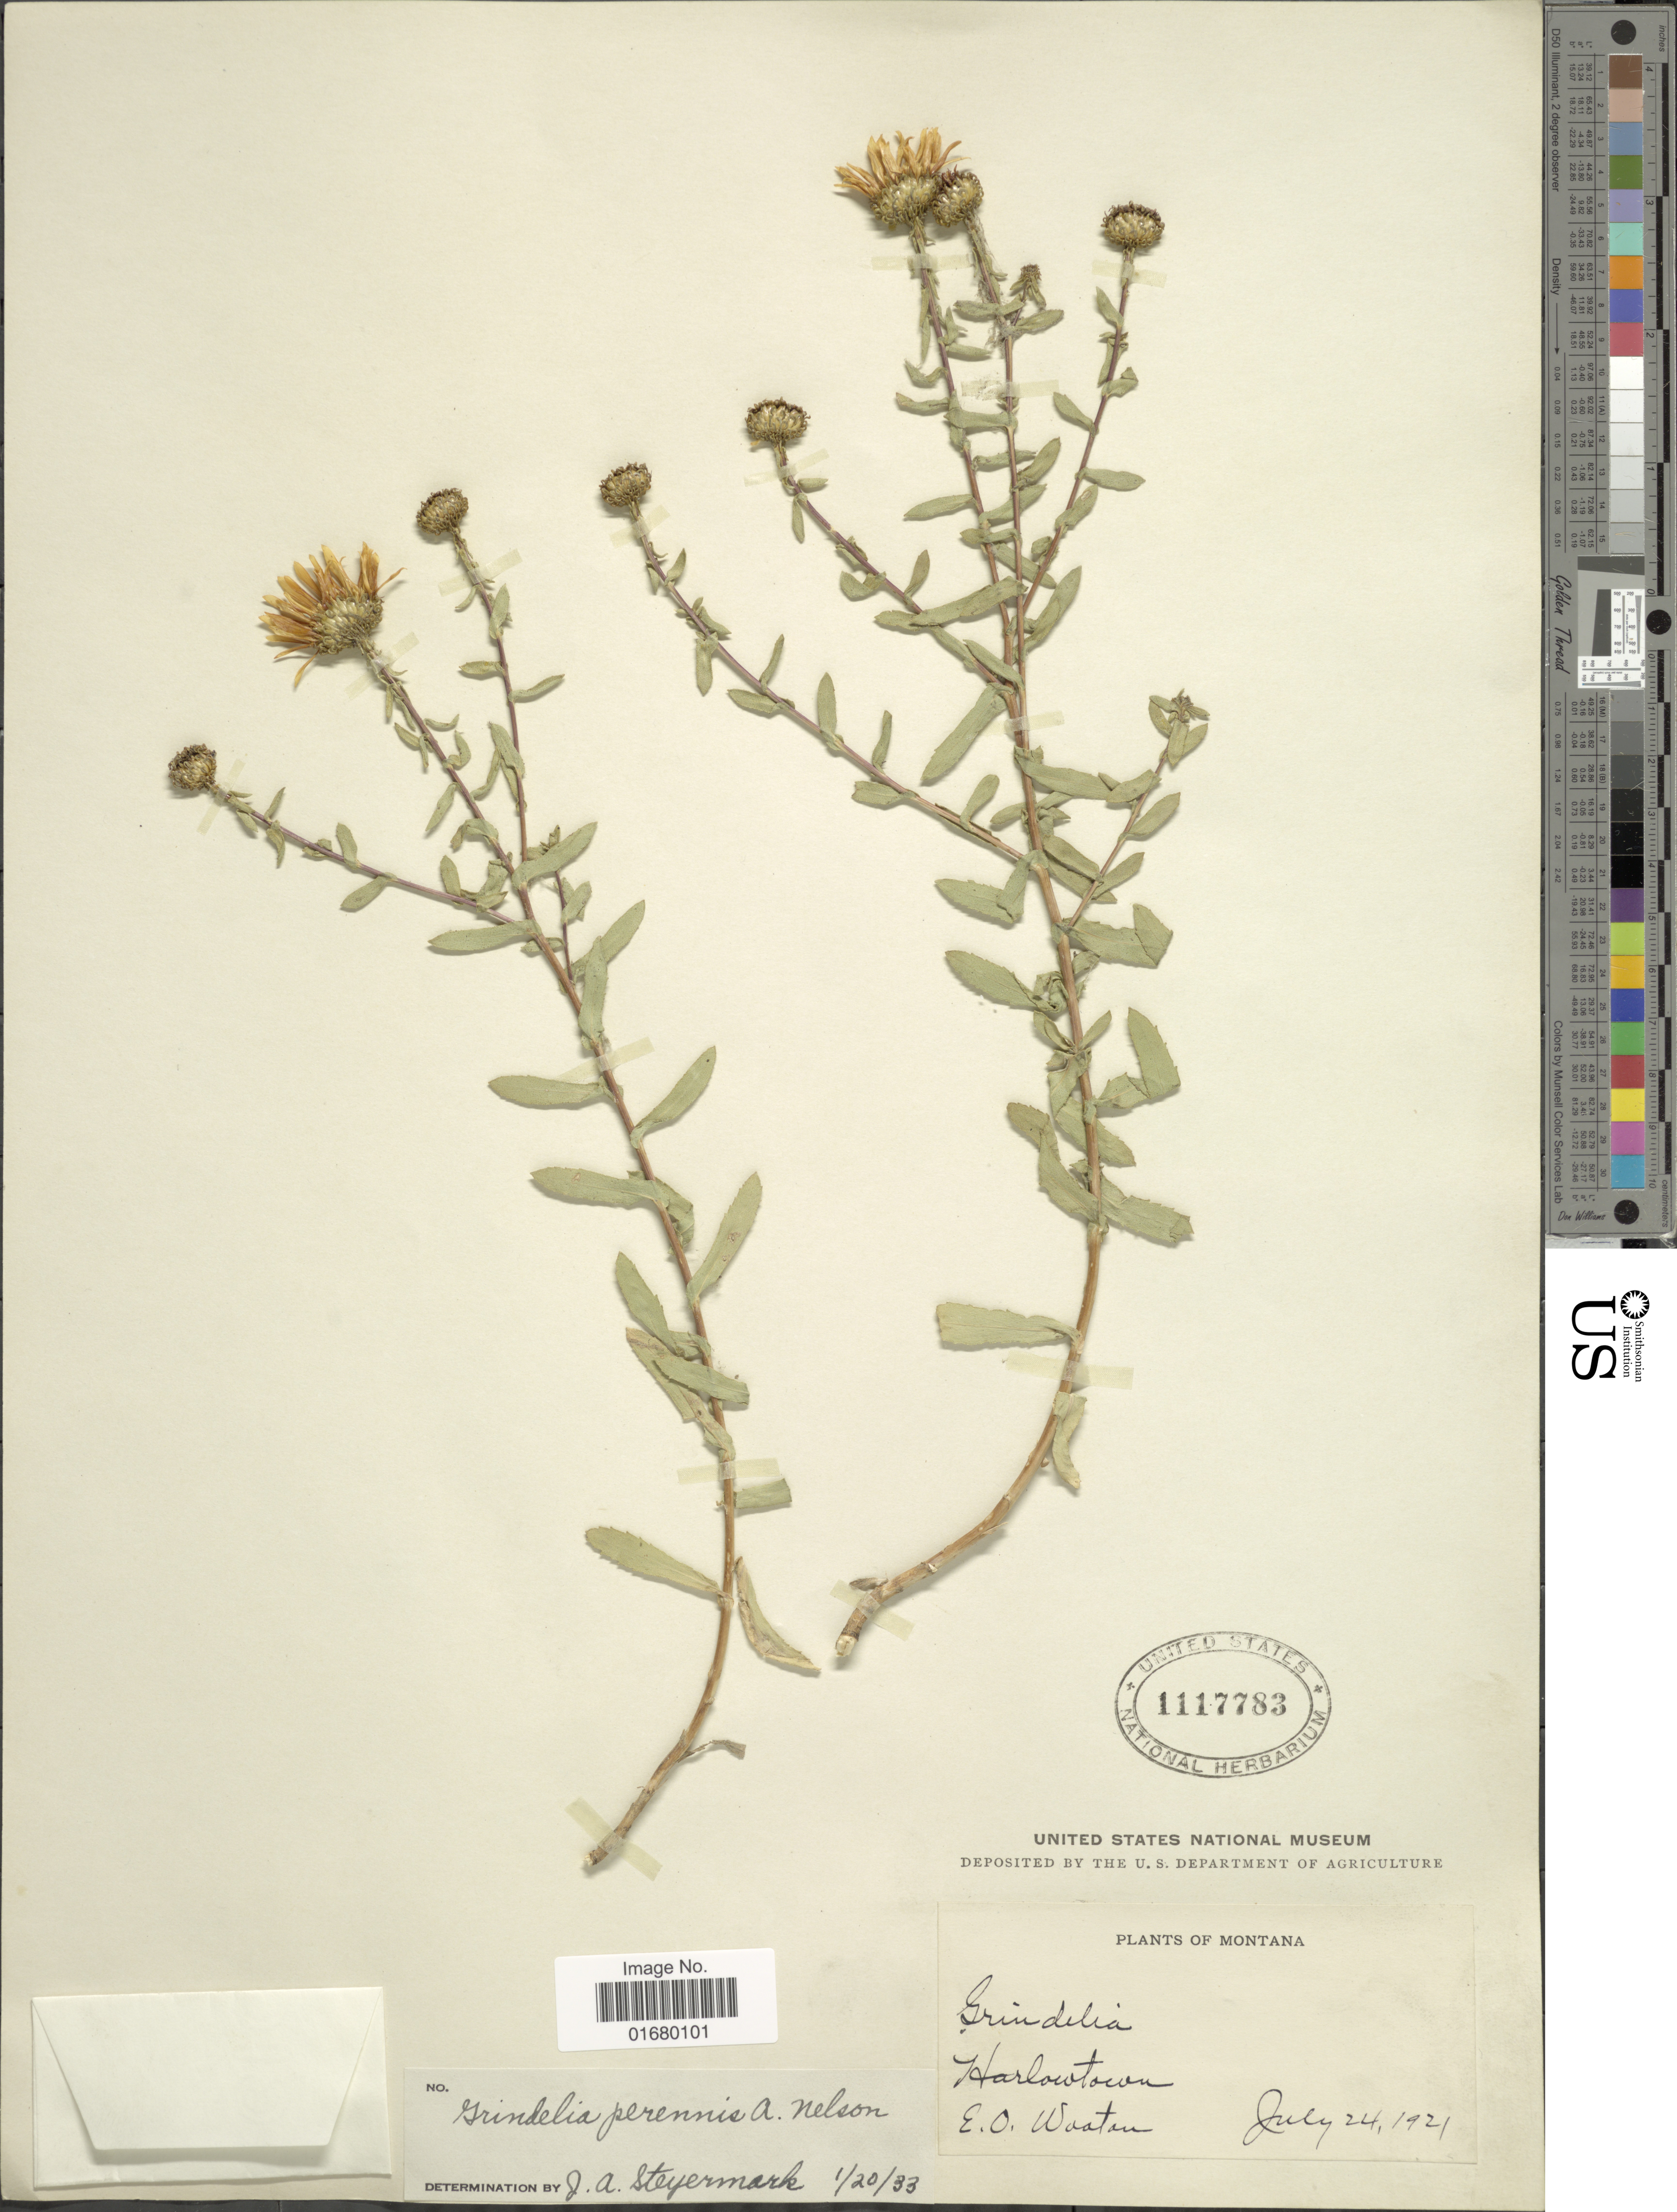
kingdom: Plantae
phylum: Tracheophyta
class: Magnoliopsida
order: Asterales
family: Asteraceae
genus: Grindelia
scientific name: Grindelia perennis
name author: A. Nelson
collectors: E. O. Wooton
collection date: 1921-07-24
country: United States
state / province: Montana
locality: Harlowtown.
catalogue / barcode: US 1117783